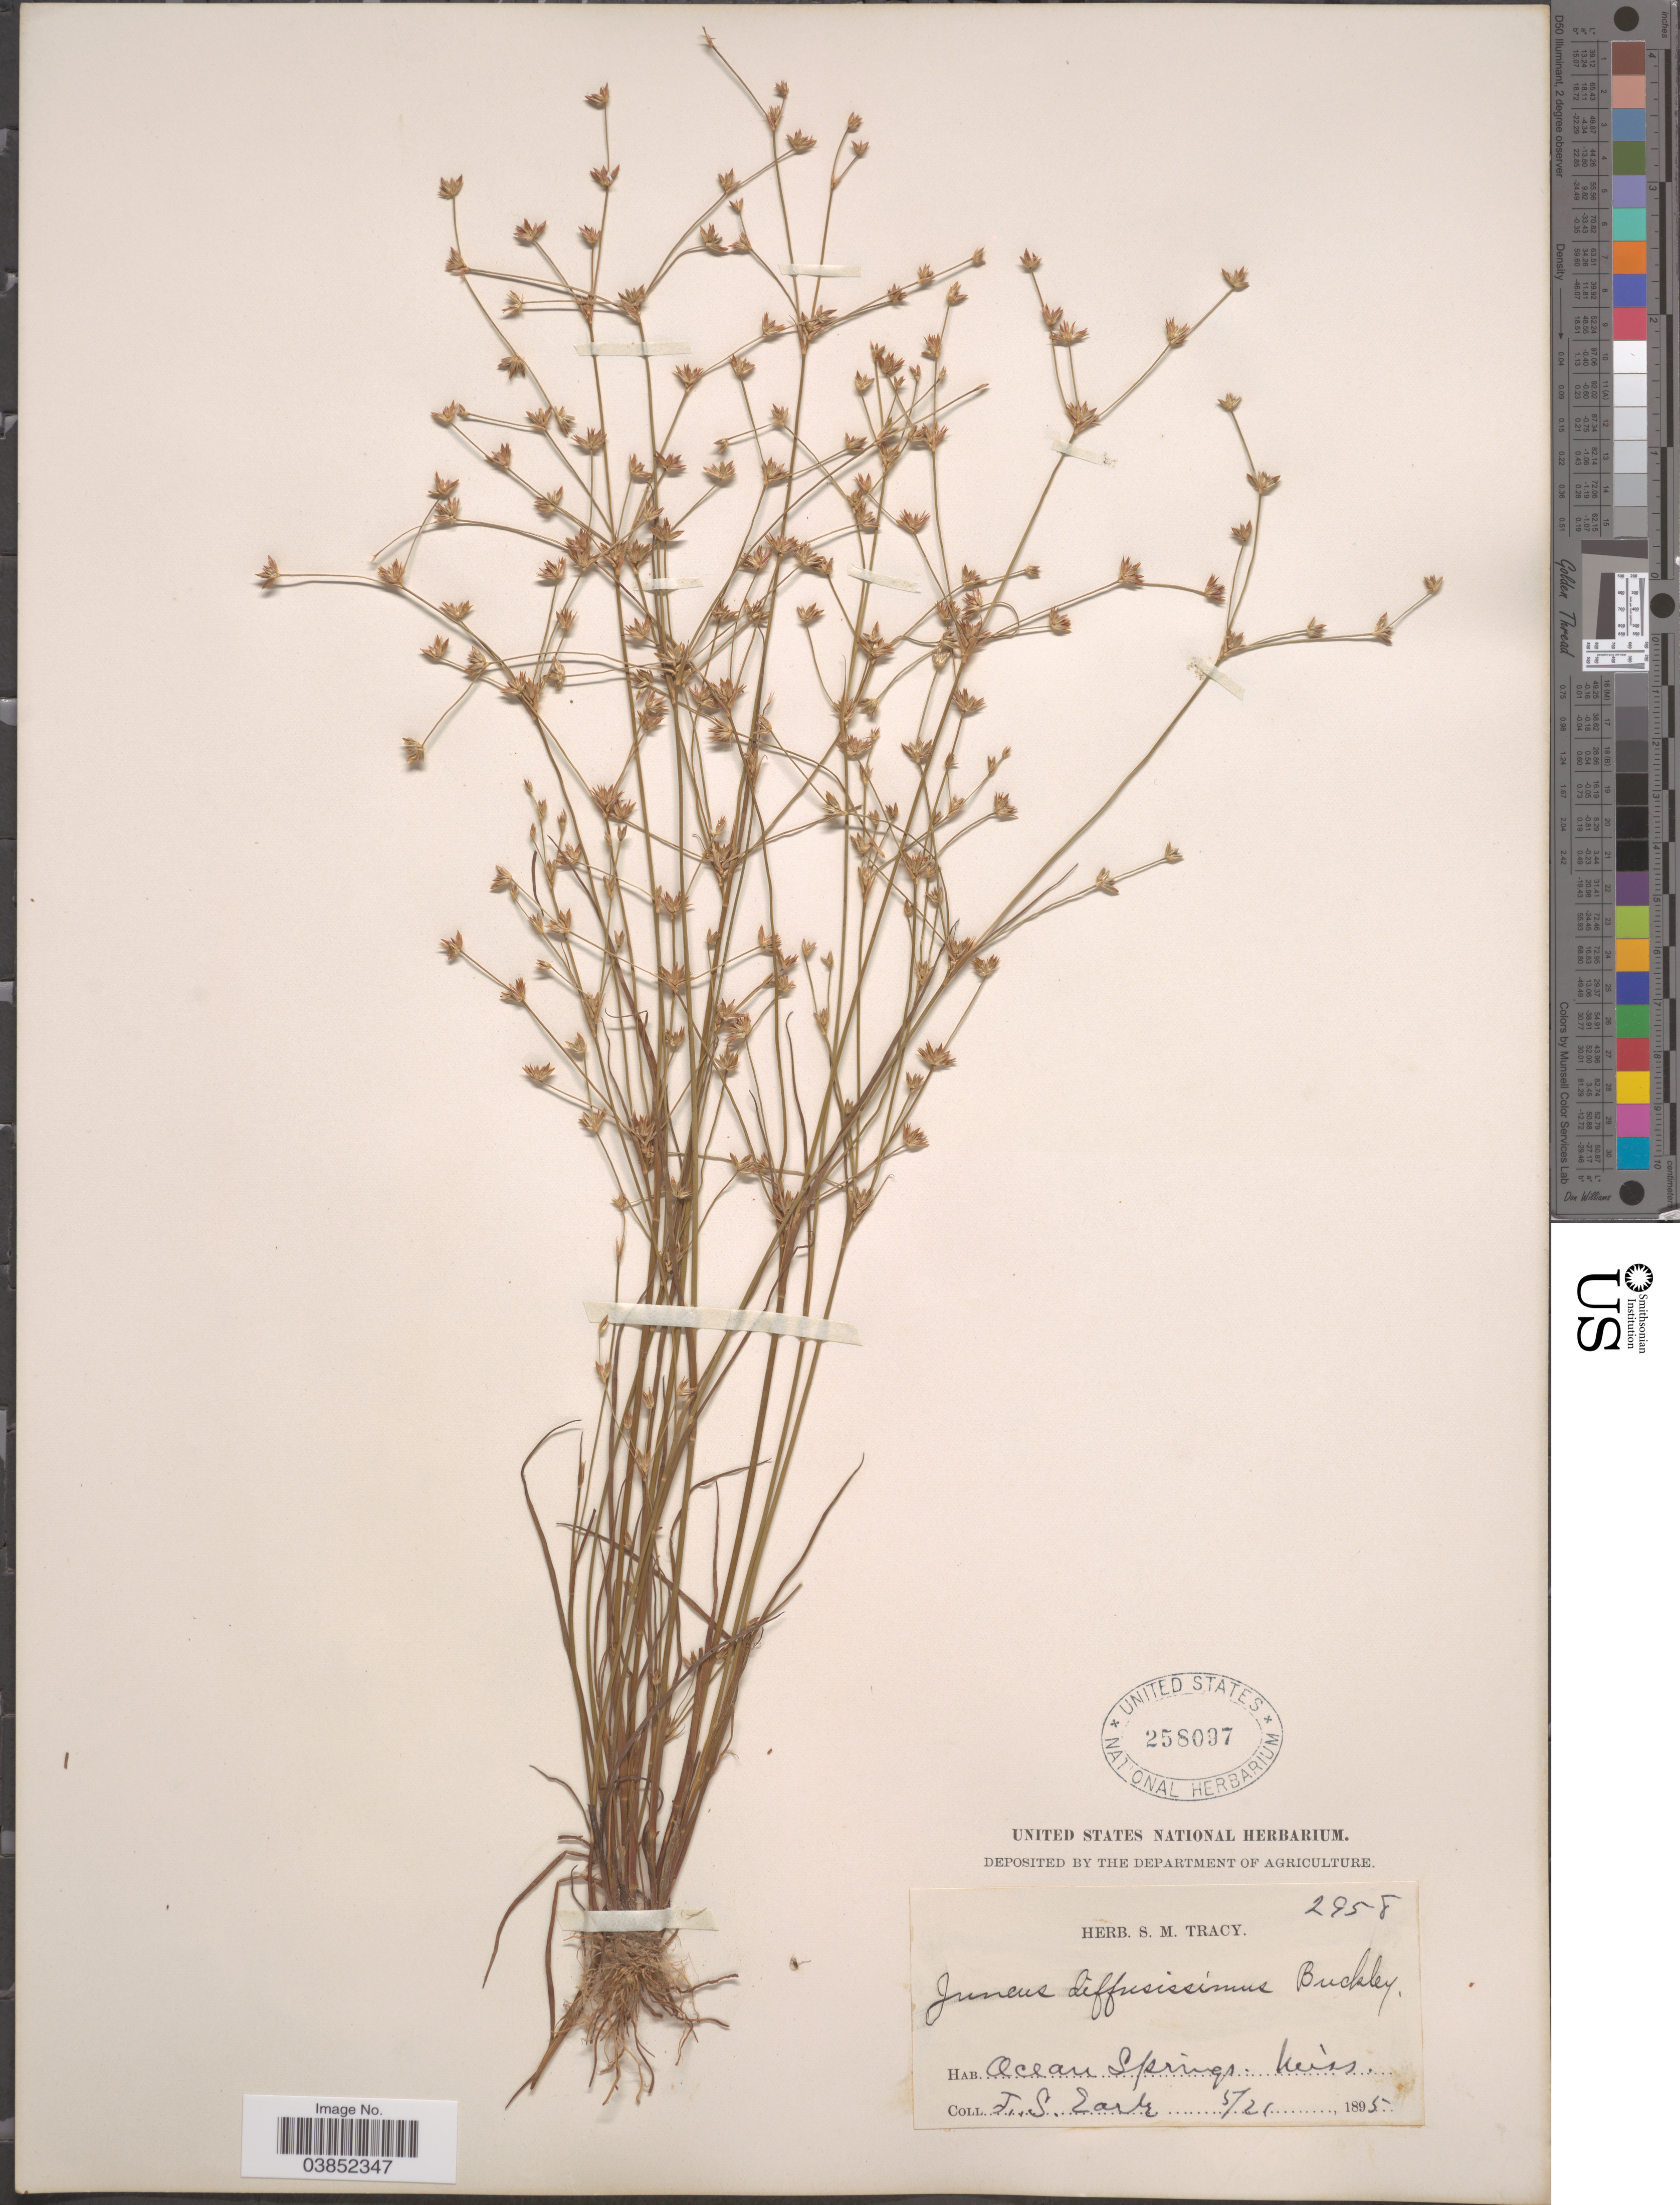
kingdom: Plantae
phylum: Tracheophyta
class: Liliopsida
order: Poales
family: Juncaceae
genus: Juncus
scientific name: Juncus diffusissimus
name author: Buckley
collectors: F. S. Earle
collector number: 2958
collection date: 1895-05-21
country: United States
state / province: Mississippi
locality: Ocean Springs.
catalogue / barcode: US 258097